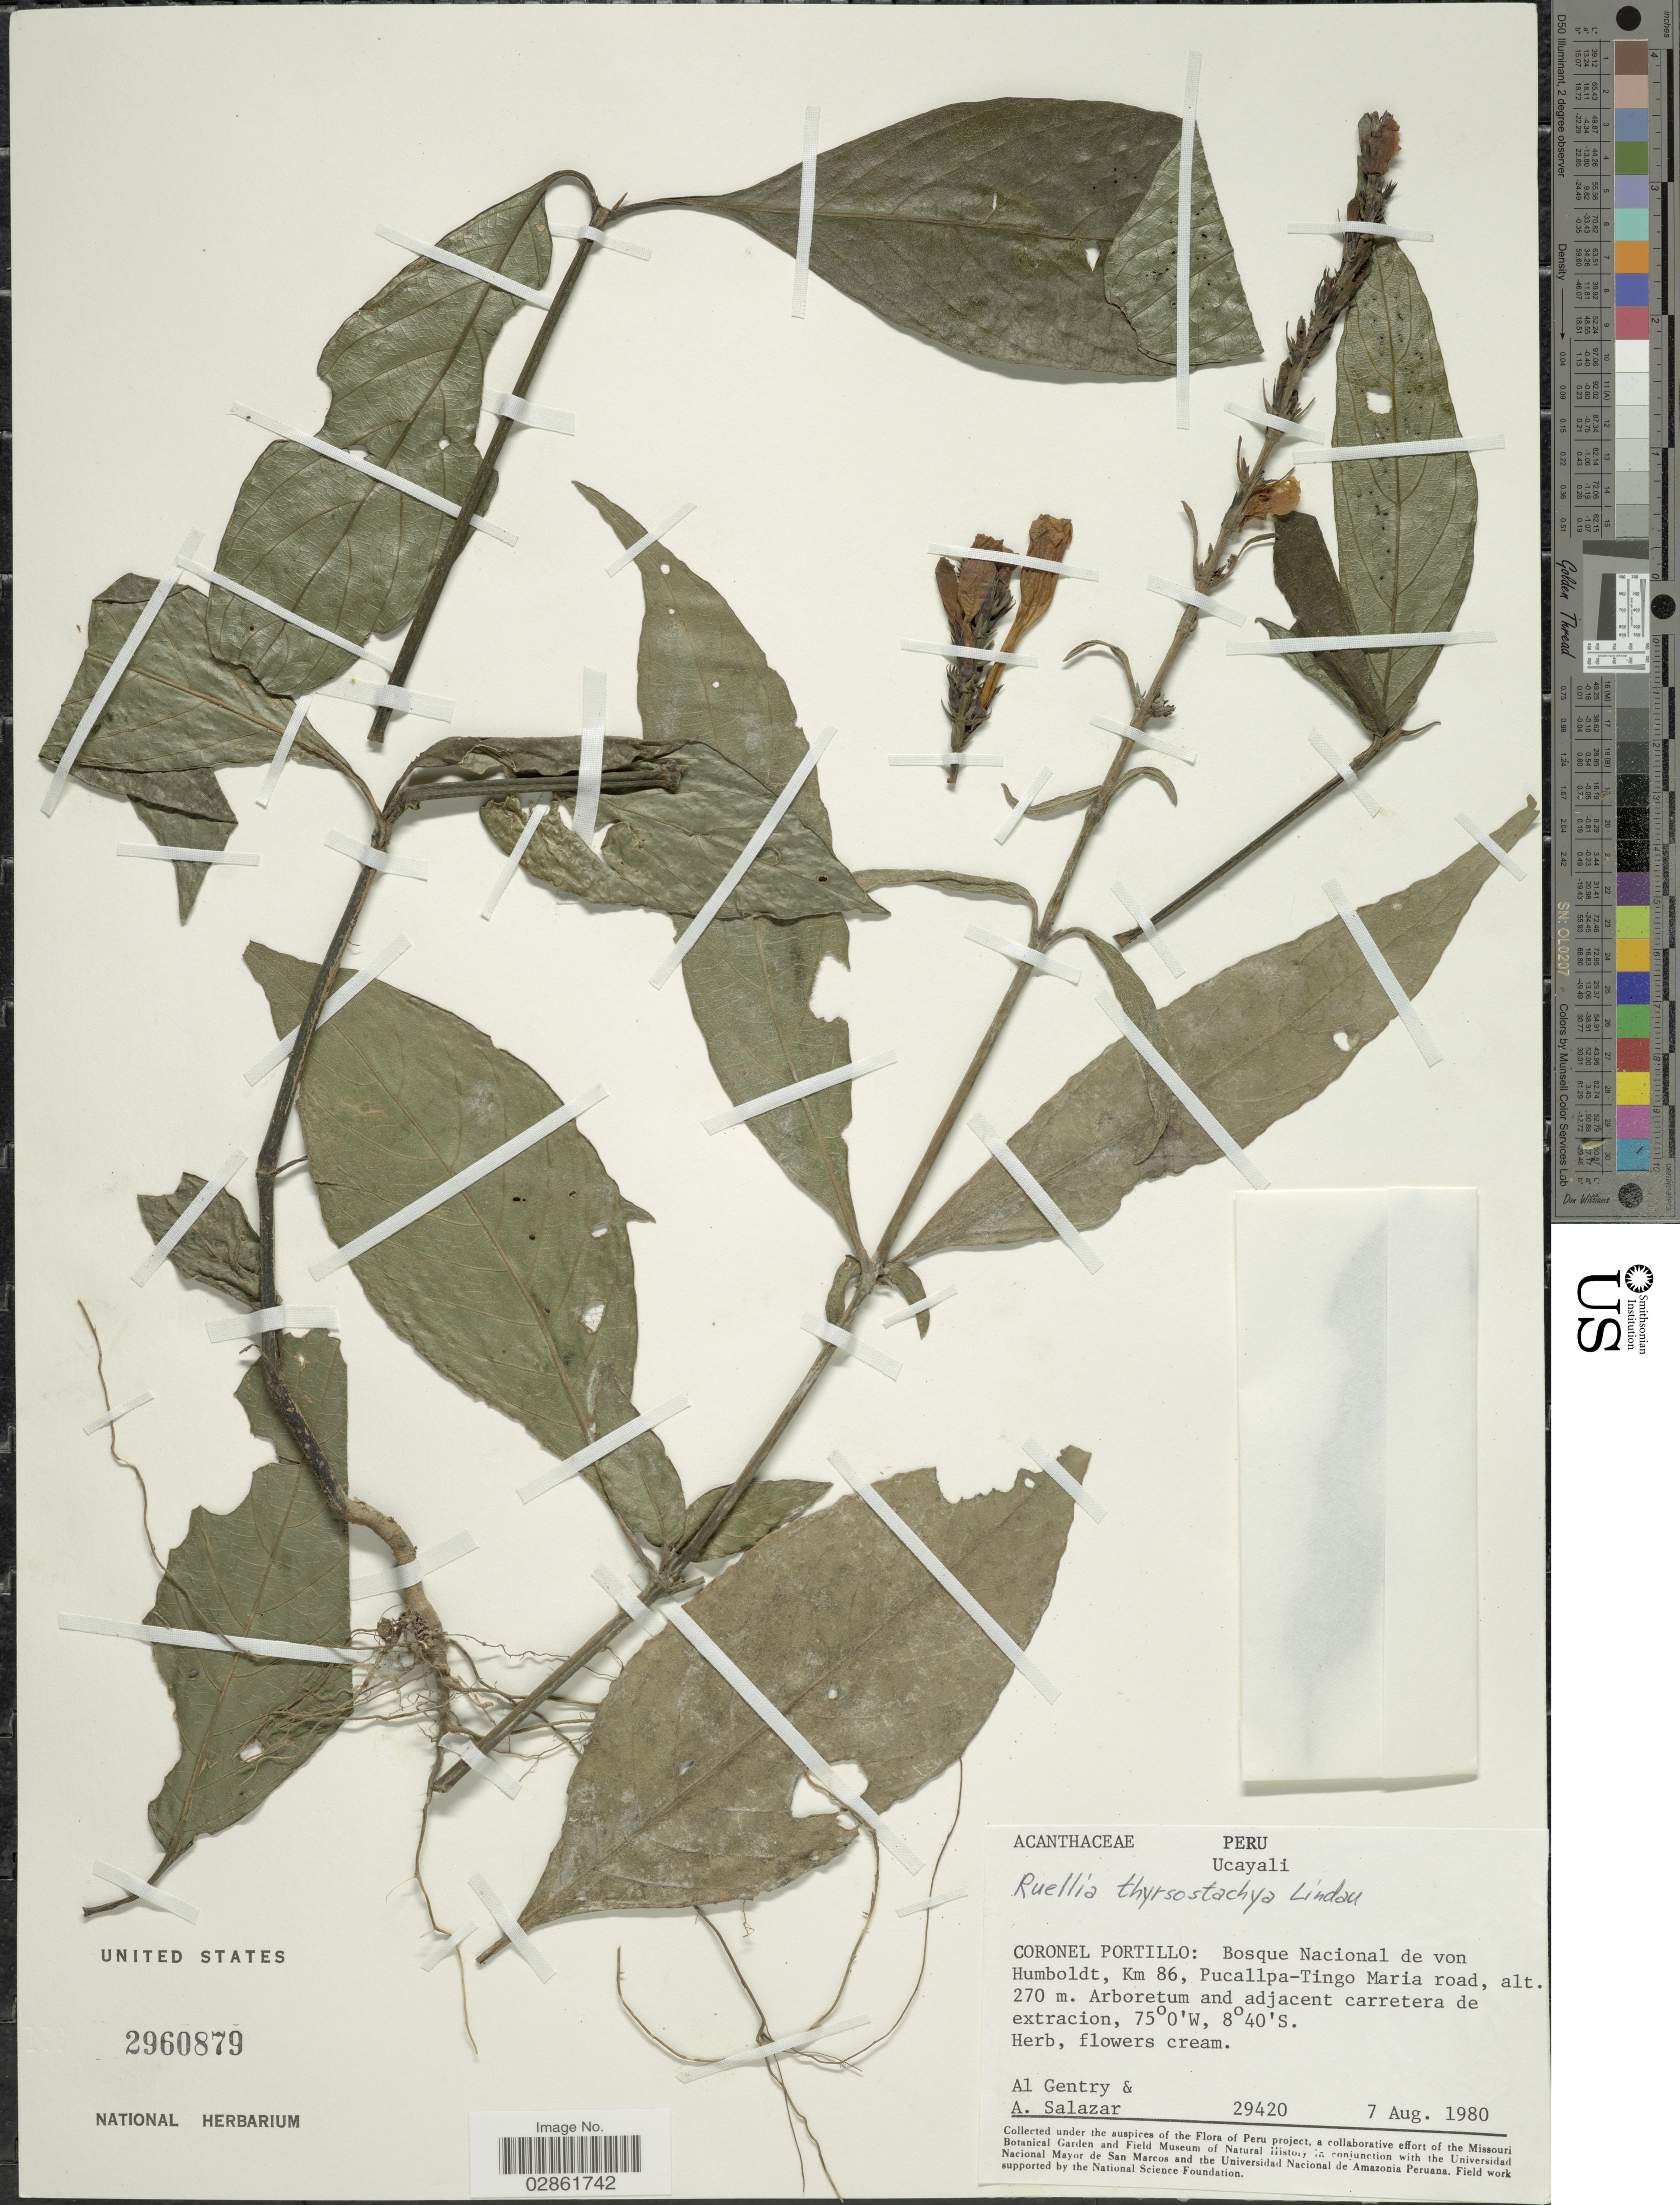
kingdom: Plantae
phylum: Tracheophyta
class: Magnoliopsida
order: Lamiales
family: Acanthaceae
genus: Ruellia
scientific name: Ruellia proxima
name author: Lindau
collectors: A. H. Gentry & A. Salazar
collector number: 29420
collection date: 1980-08-07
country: Peru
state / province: Ucayali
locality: Coronel Portillo: Bosque Nacional de von Humboldt, Km 86, Pucallpa-Tingo Maria road.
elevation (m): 270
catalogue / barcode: US 2960879